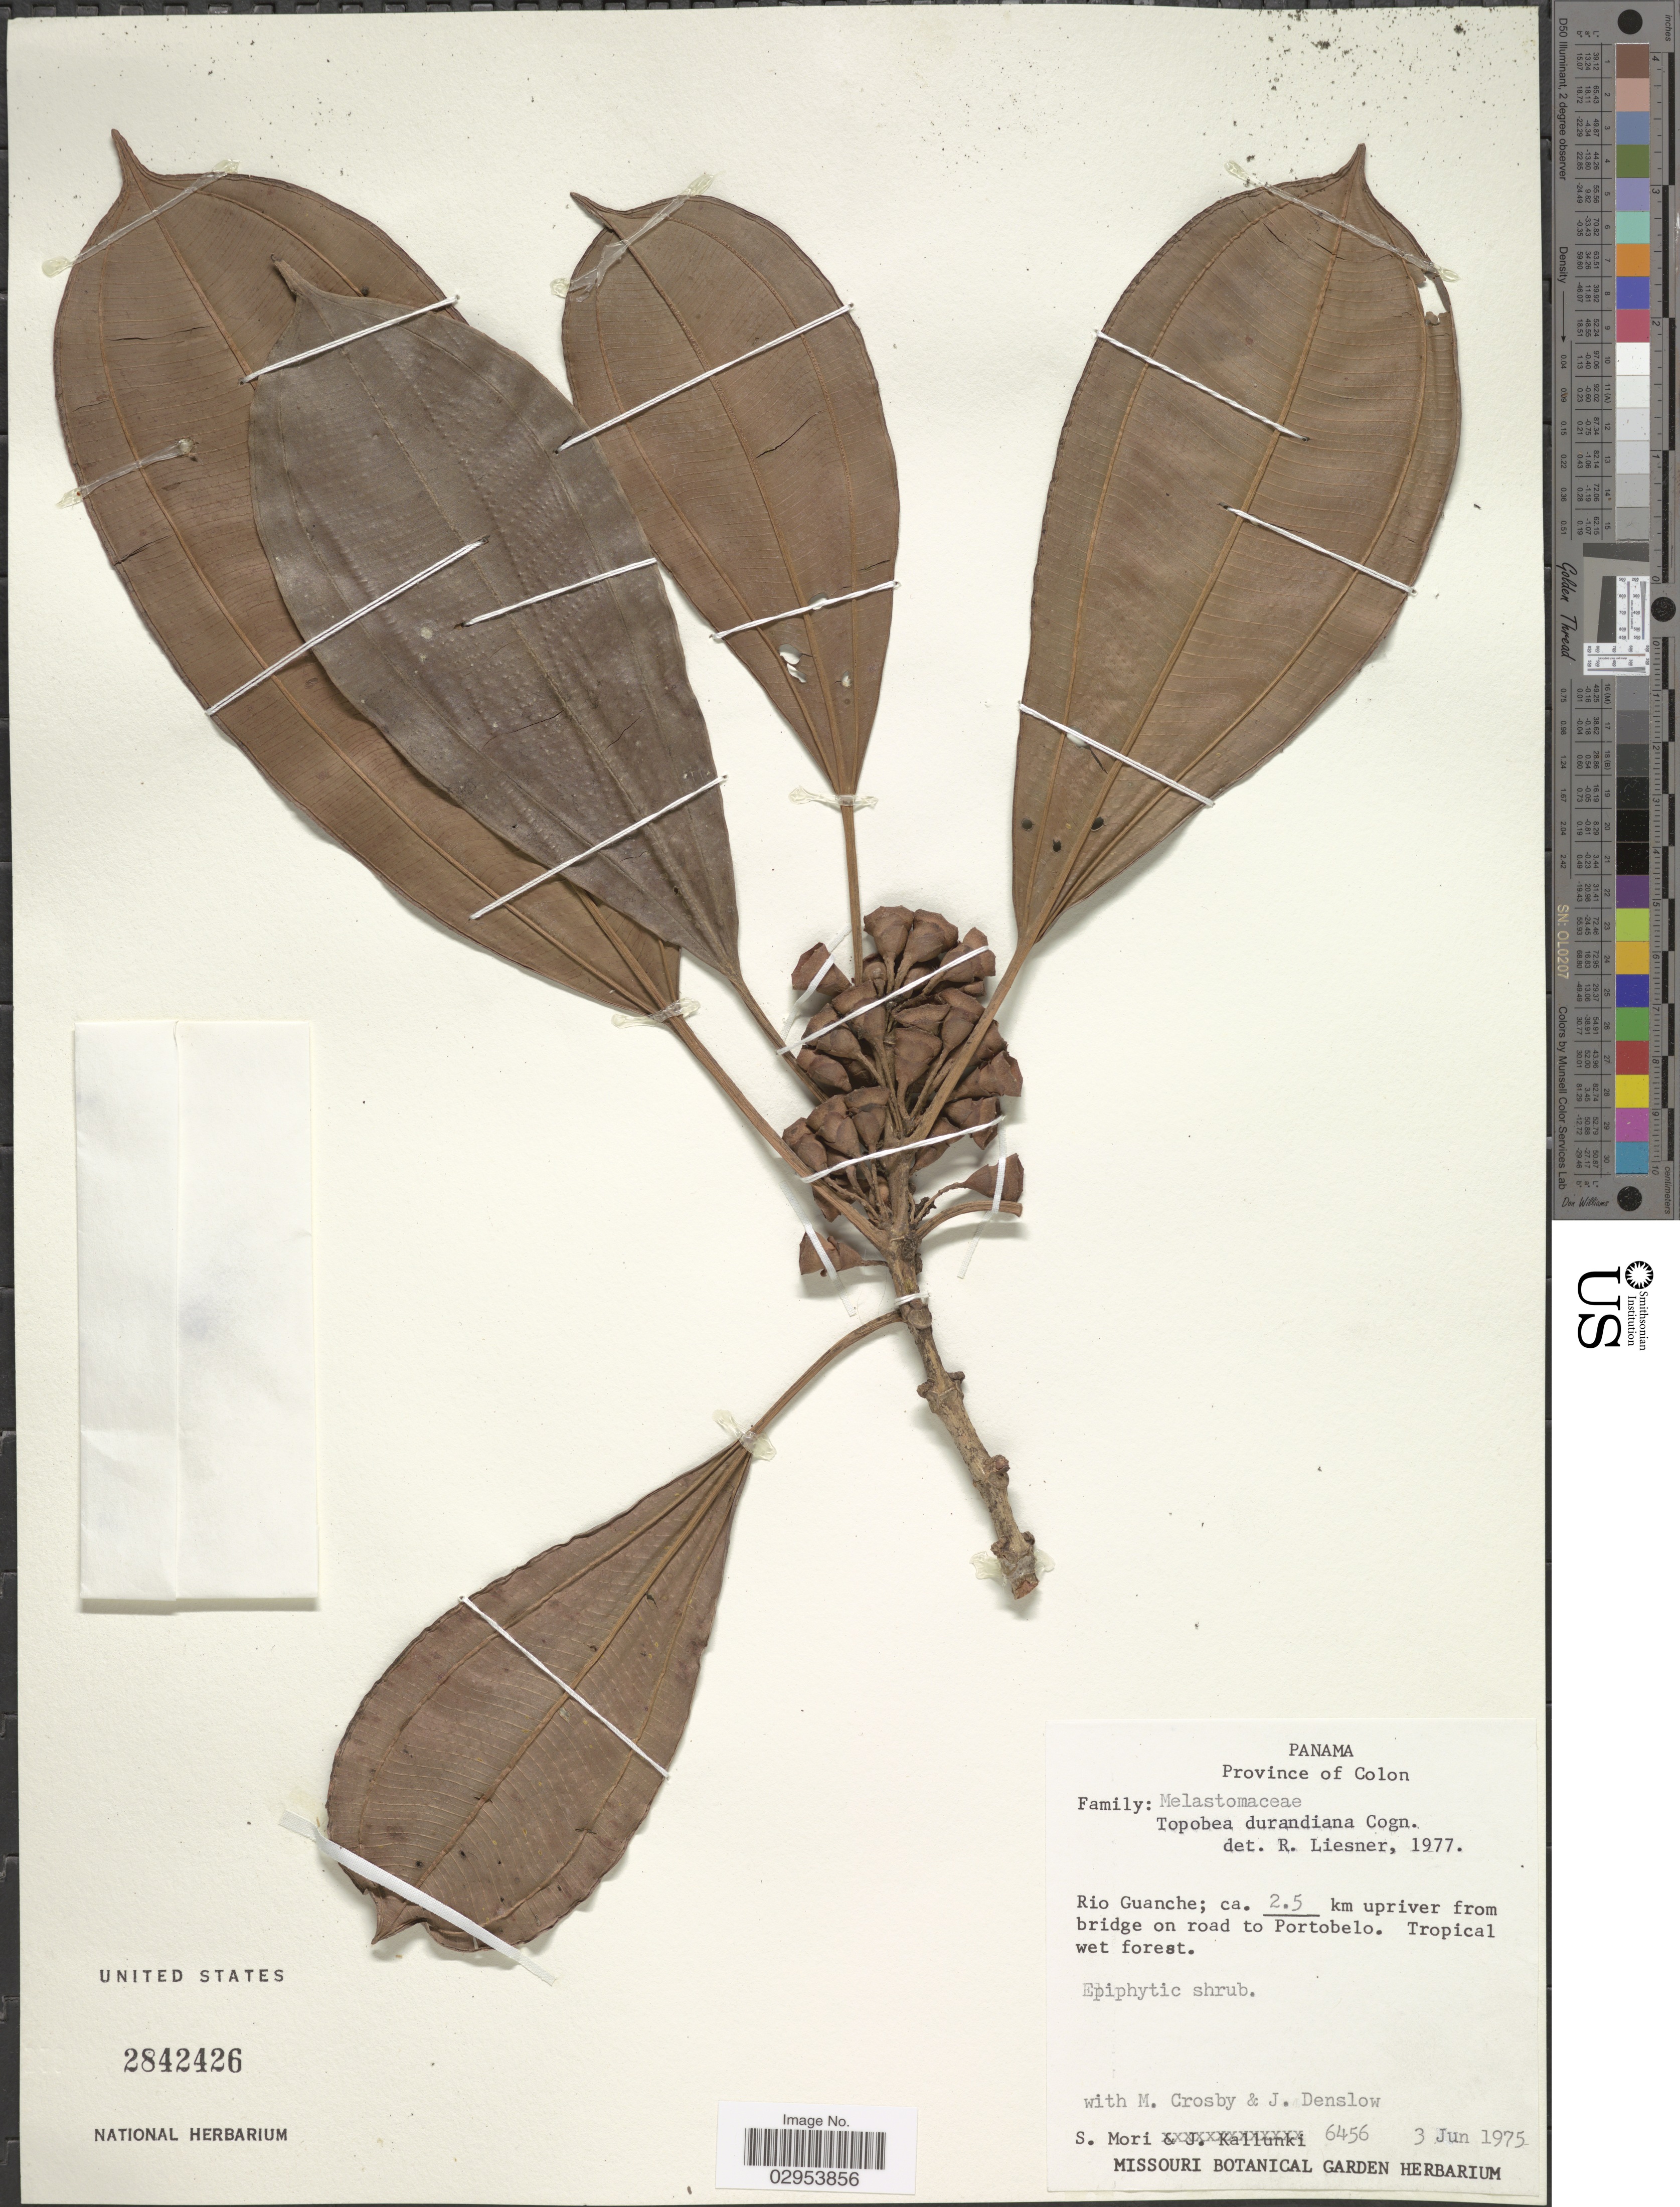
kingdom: Plantae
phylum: Tracheophyta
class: Magnoliopsida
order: Myrtales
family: Melastomataceae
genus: Topobea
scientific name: Topobea maurofernandeziana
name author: Cogn.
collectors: S. Mori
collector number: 6456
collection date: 1975-06-03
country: Panama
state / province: Colón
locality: Rio Guanche; ca. 2.5 km upriver from bridge on road to Portobelo.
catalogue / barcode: US 2842426